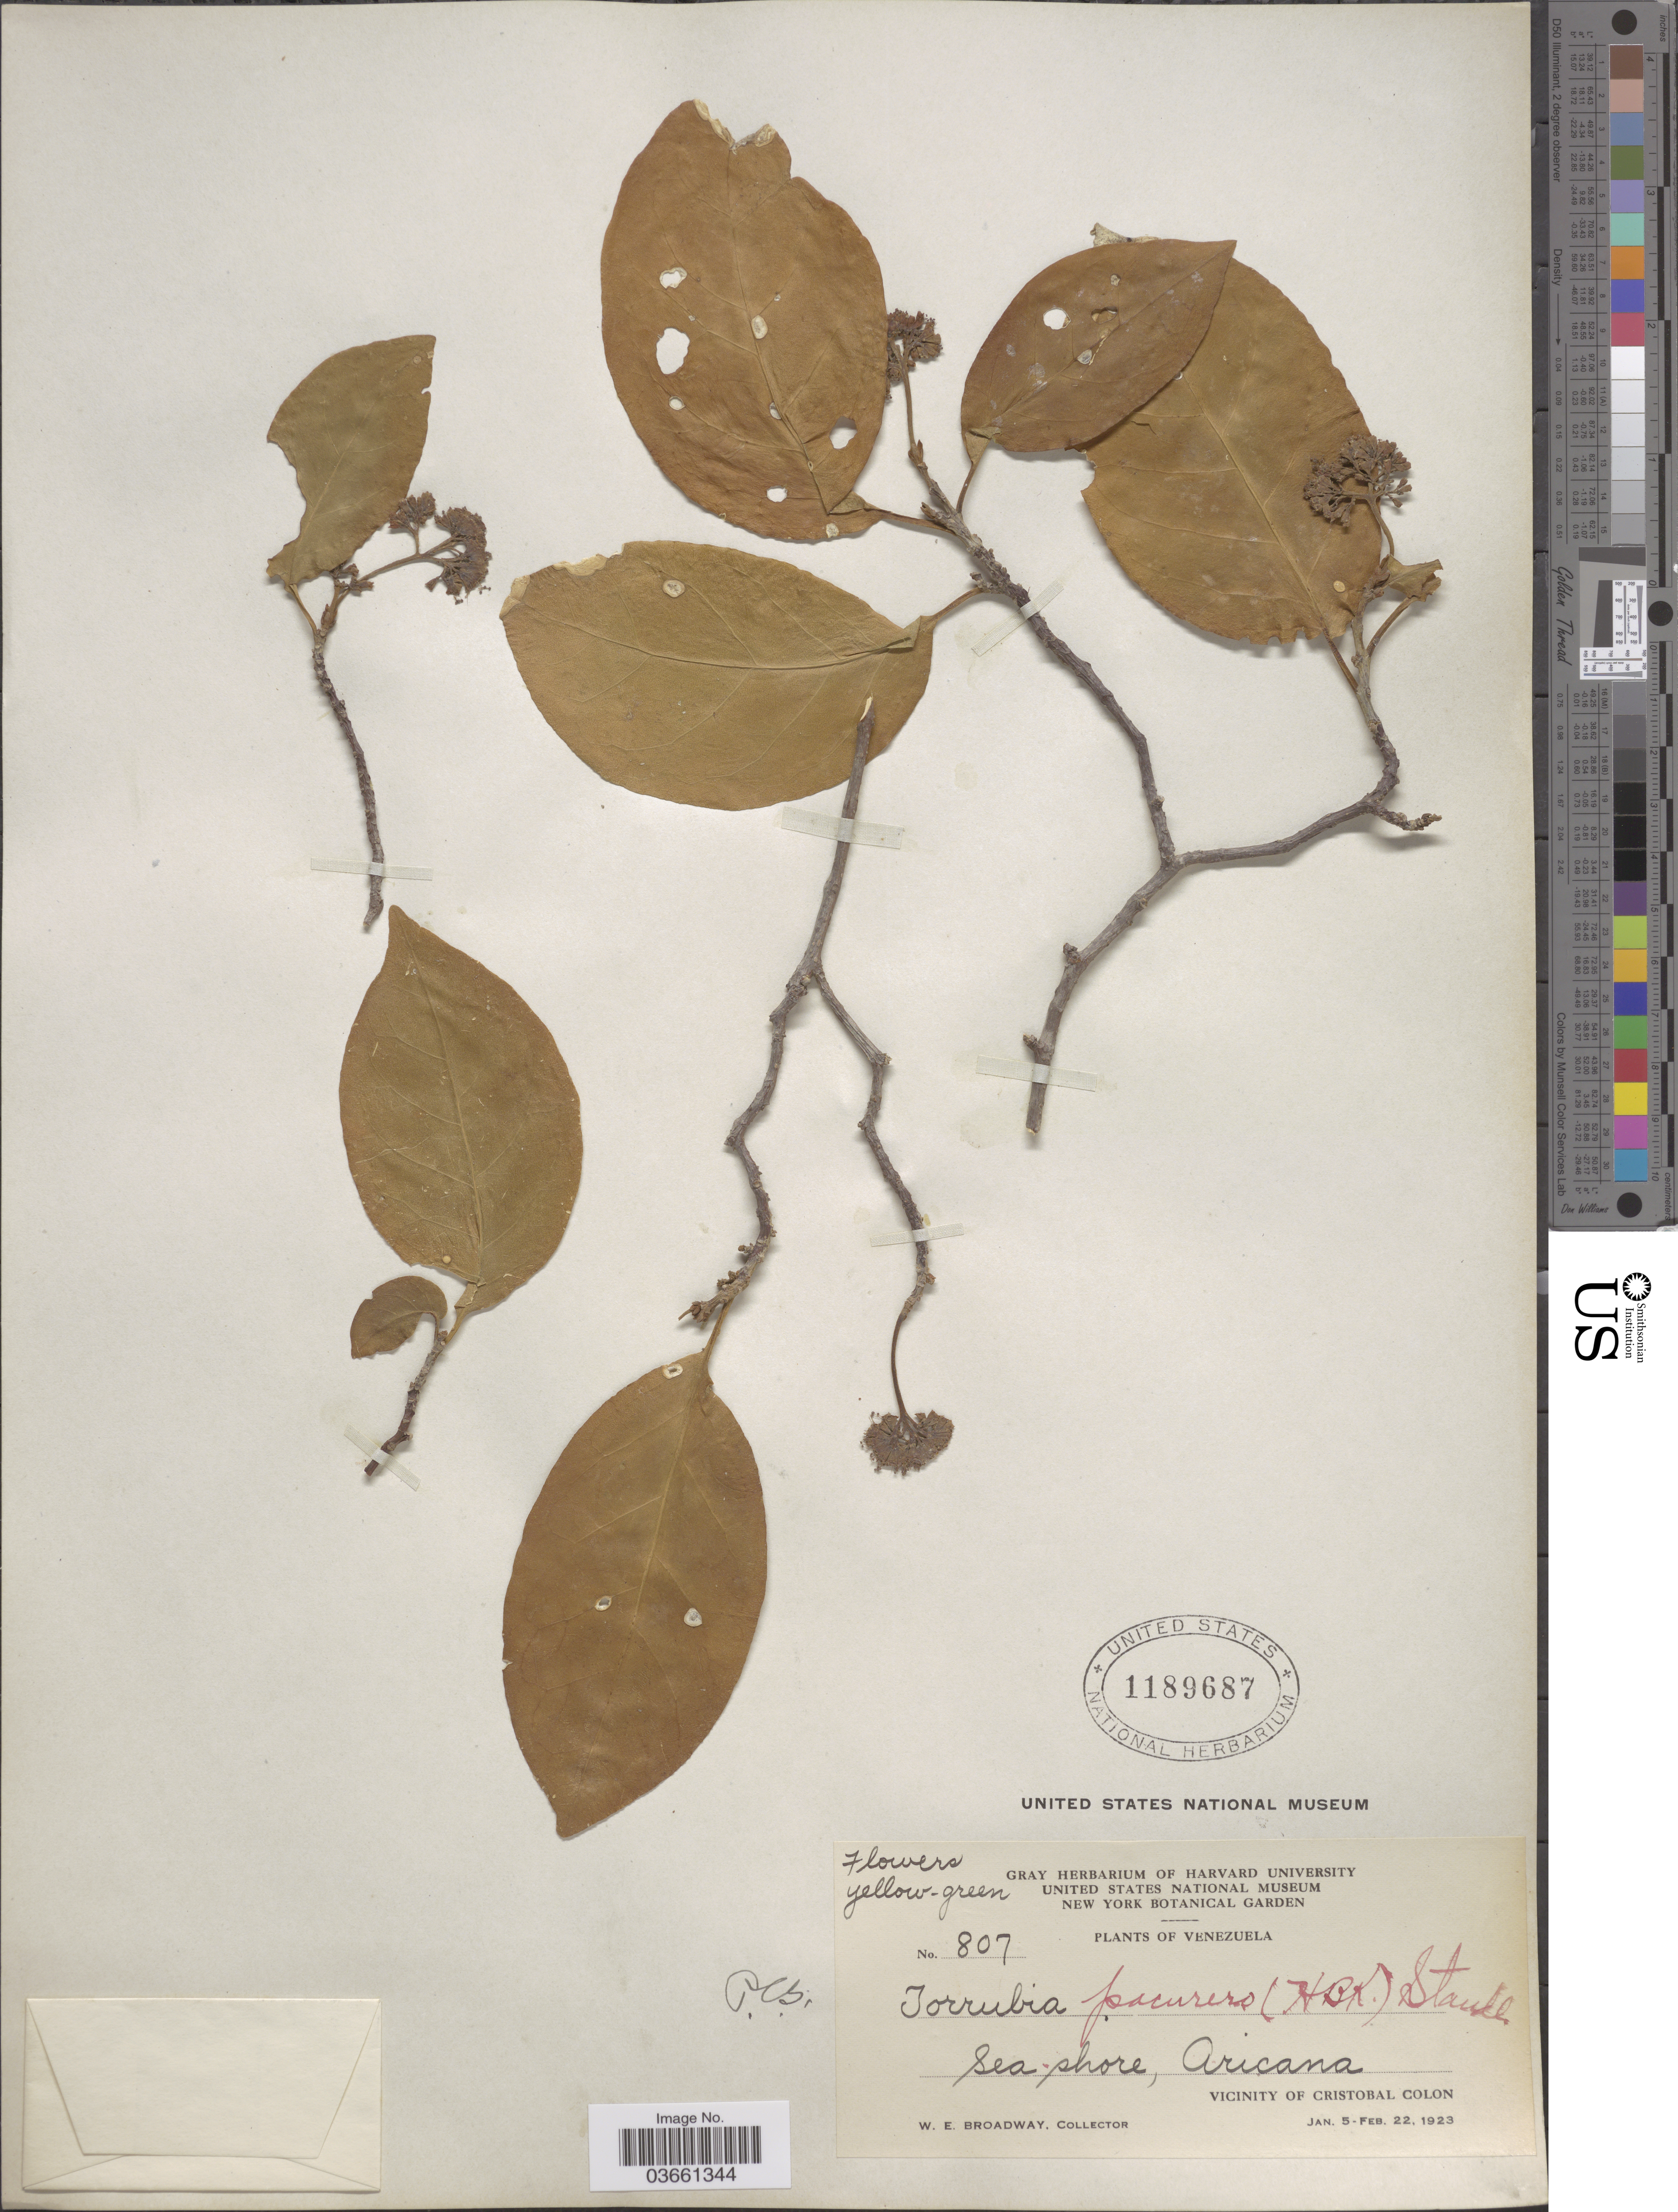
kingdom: Plantae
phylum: Tracheophyta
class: Magnoliopsida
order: Caryophyllales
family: Nyctaginaceae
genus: Guapira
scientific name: Guapira pacurero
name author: (Kunth) Little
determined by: Strong, Mark T., (BOT), Smithsonian Institution - National Museum of Natural History (UNITED STATES)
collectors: W. E. Broadway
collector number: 807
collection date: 1923-01-05/1923-02-22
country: Venezuela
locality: Sea-shore, Aricana. Vicinity of Cristobal Colon.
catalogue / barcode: US 1189687